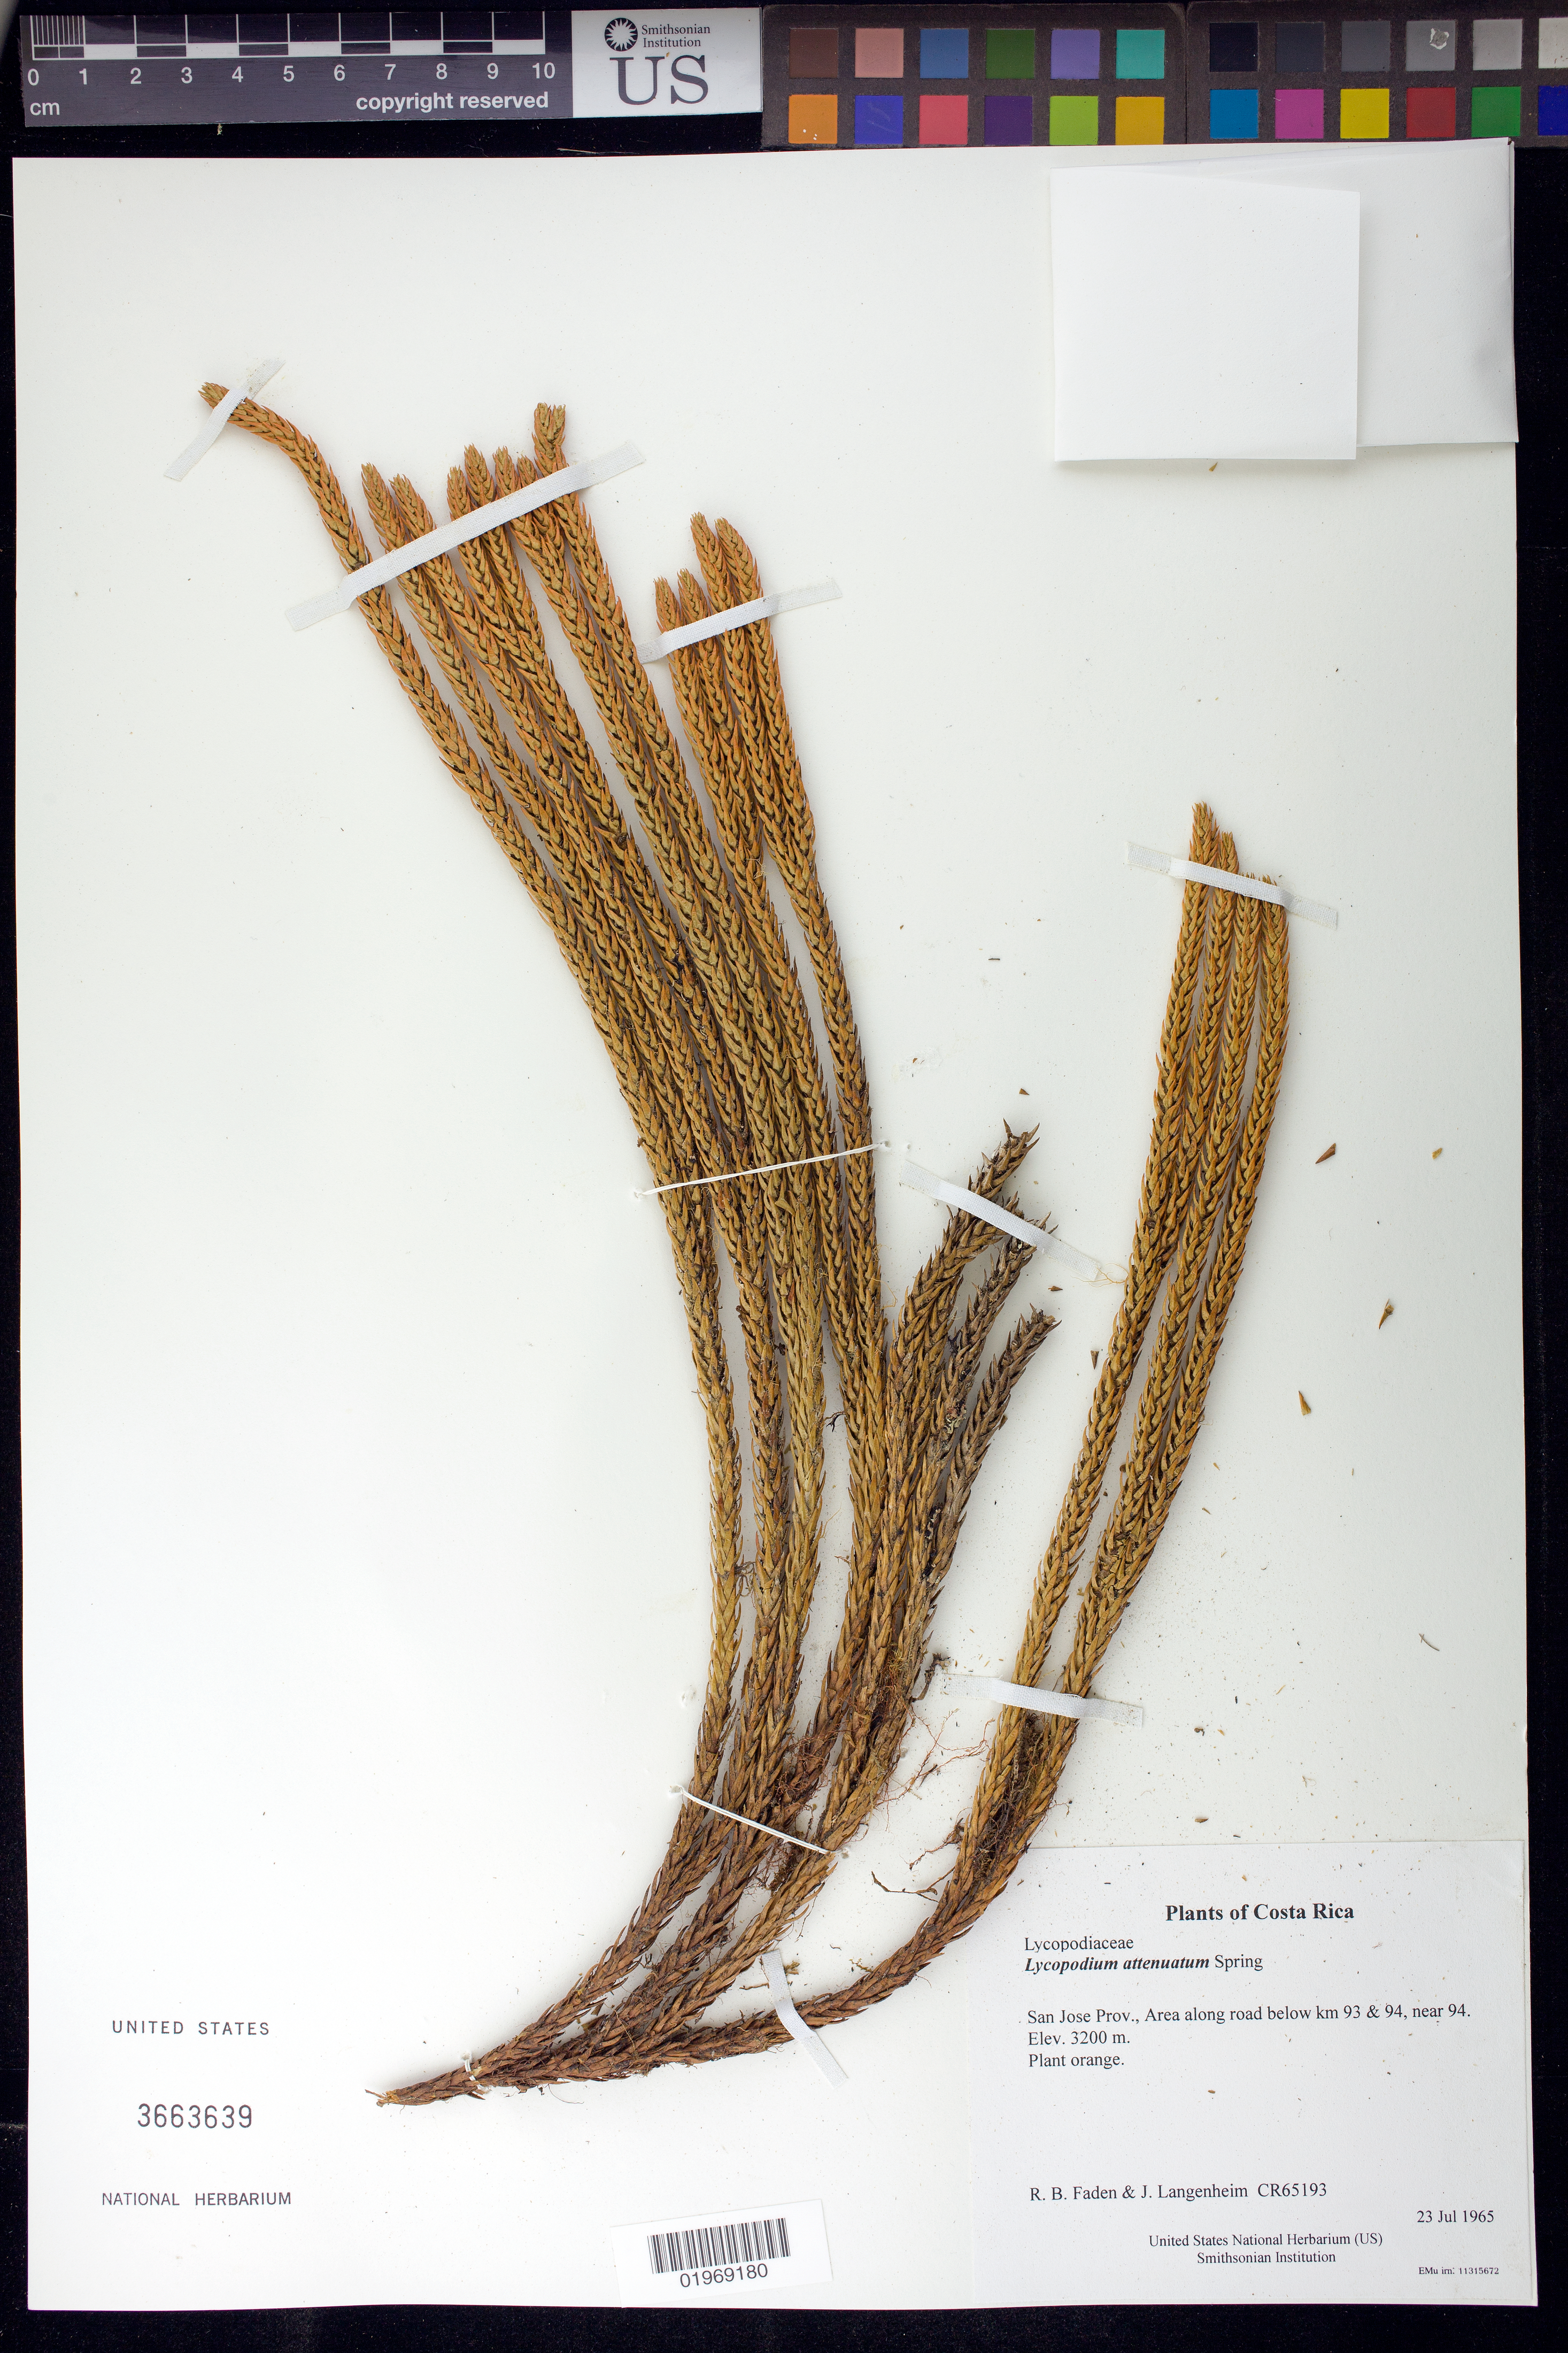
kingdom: Plantae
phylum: Tracheophyta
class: Lycopodiopsida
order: Lycopodiales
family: Lycopodiaceae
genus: Phlegmariurus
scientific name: Phlegmariurus attenuatus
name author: (Spring) B. Øllg.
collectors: R. B. Faden & J. Langenheim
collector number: CR65193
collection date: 1965-07-23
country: Costa Rica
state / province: San Jose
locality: Area along road below km 93 & 94, near 94.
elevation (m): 3200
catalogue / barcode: US 3663639